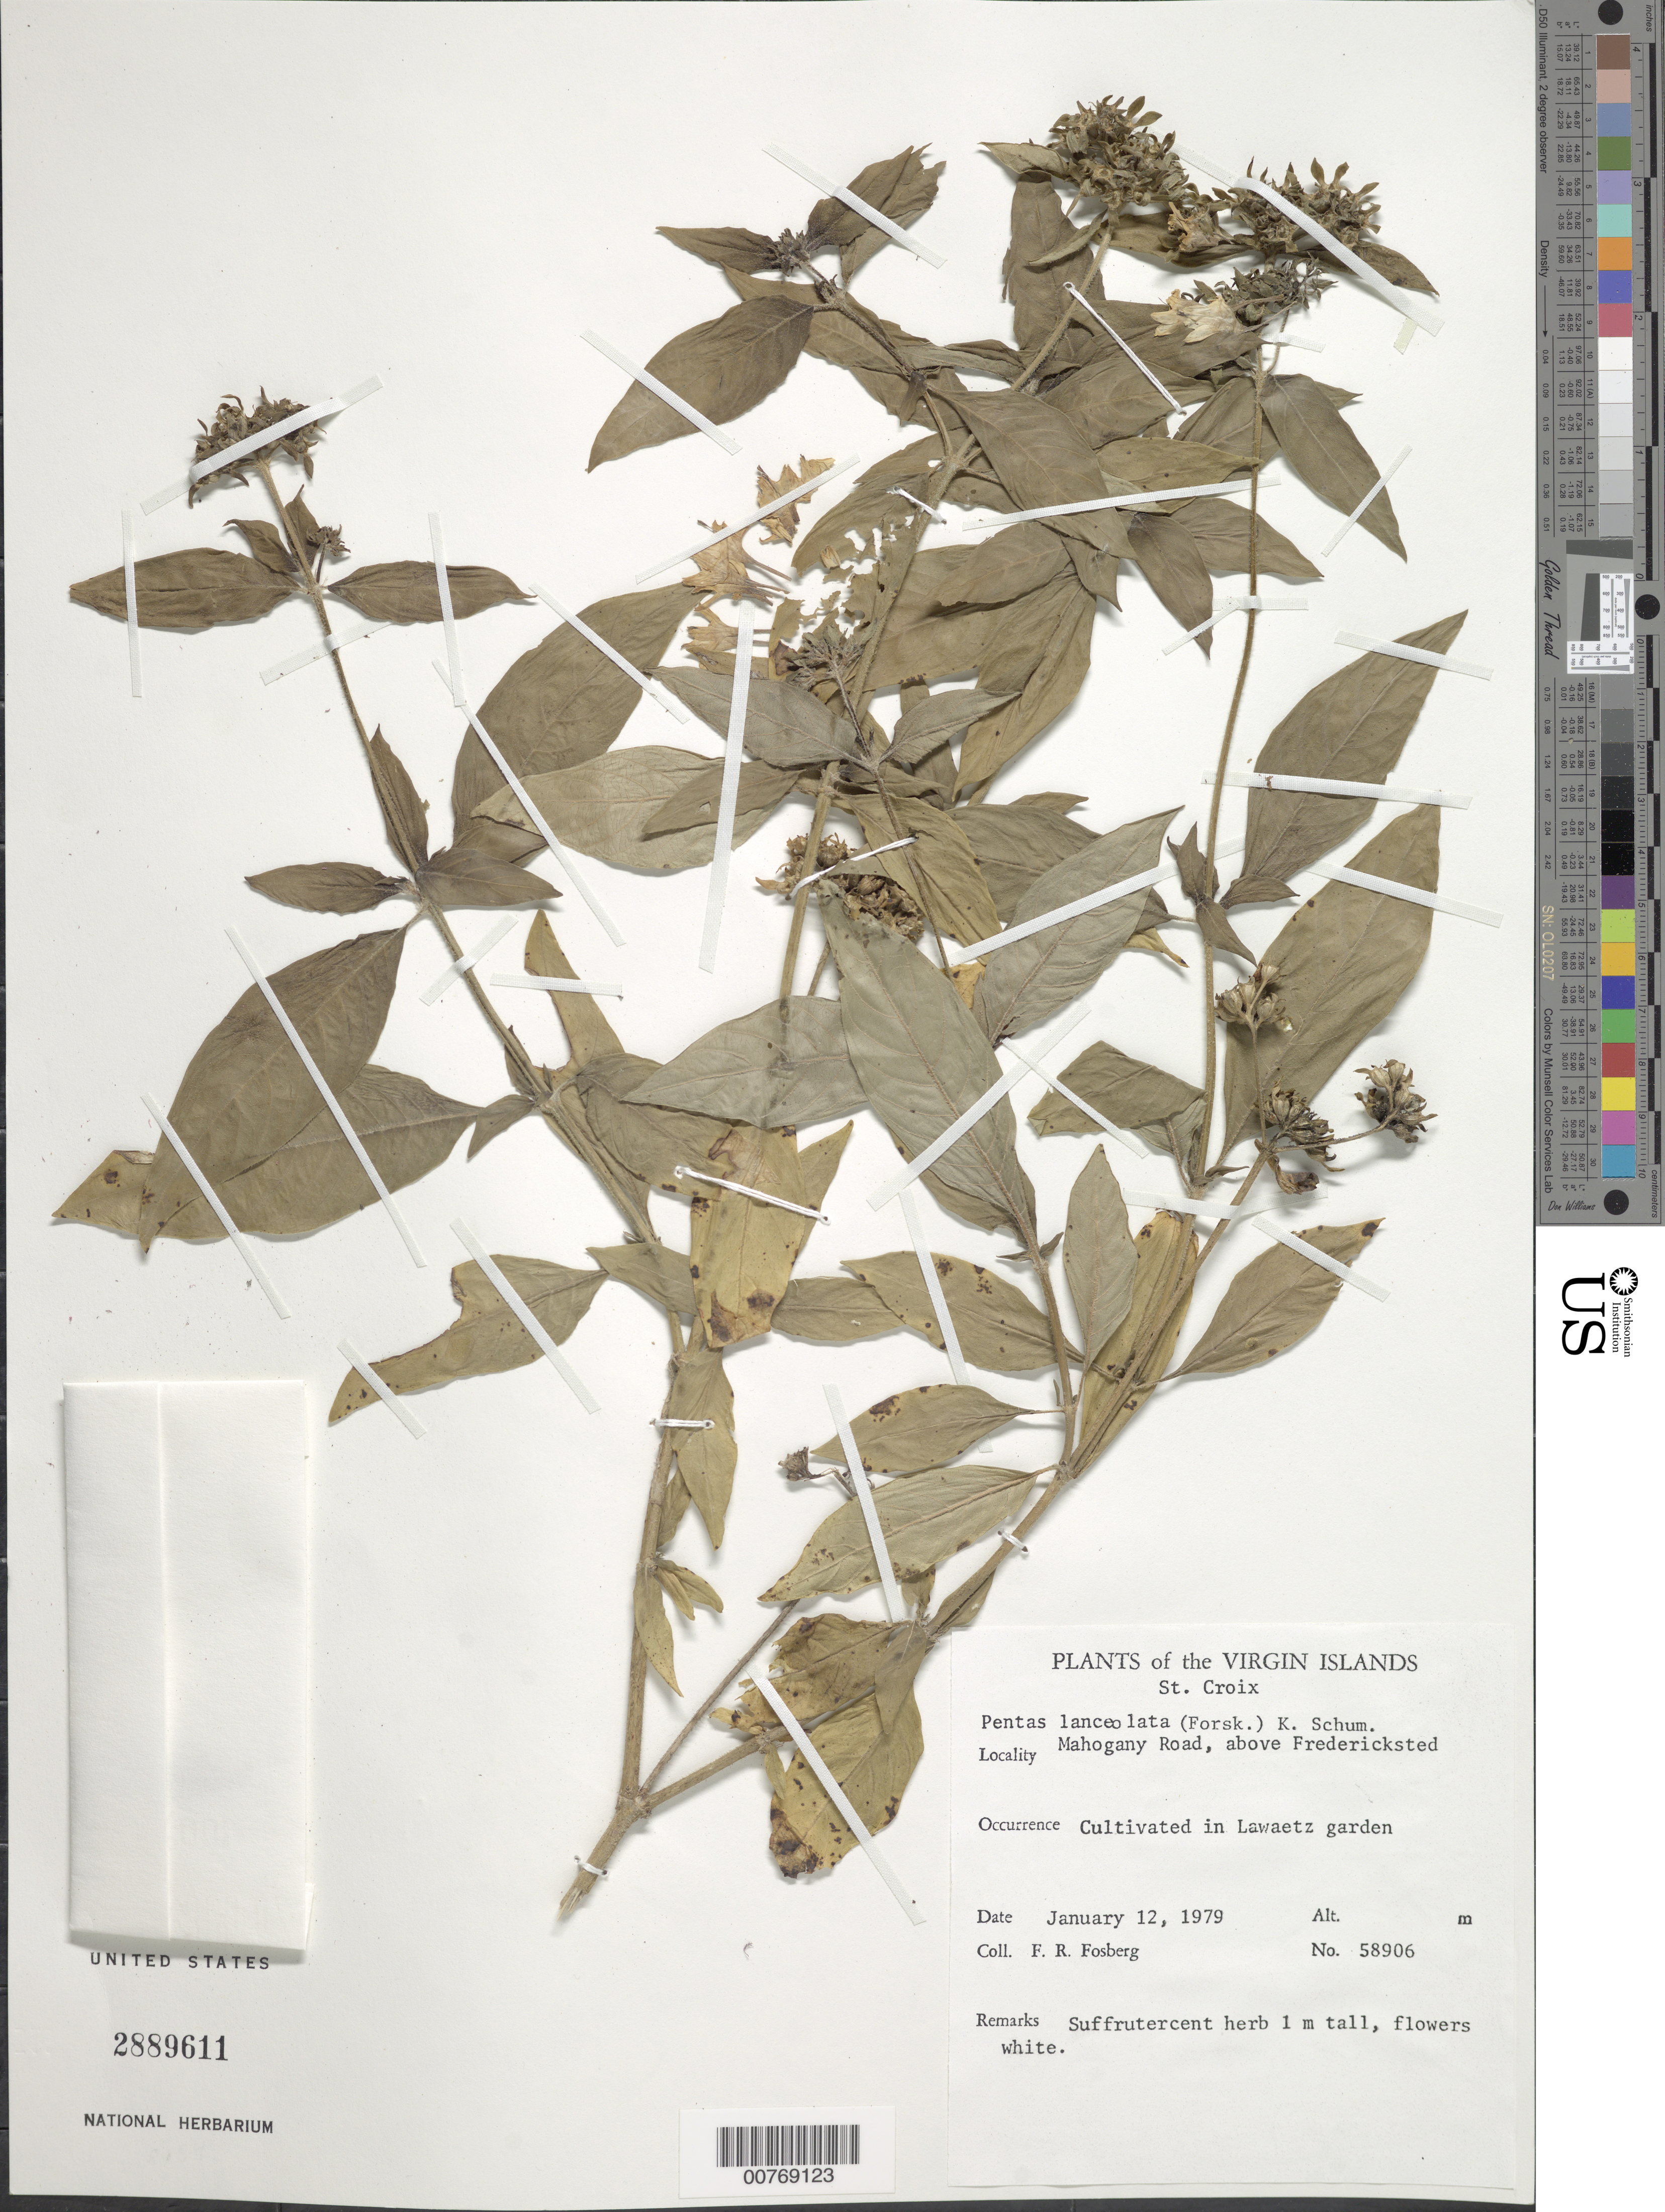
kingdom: Plantae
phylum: Tracheophyta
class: Magnoliopsida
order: Gentianales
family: Rubiaceae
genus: Pentas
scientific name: Pentas lanceolata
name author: (Forssk.) Deflers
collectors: F. R. Fosberg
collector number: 58906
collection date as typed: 12 Jan 1979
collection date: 1979-01-12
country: U.S. Virgin Islands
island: St. Croix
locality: Mahogany Road, above Fredericksted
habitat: Cultivated in Lawaetz Garden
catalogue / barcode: US 2889611